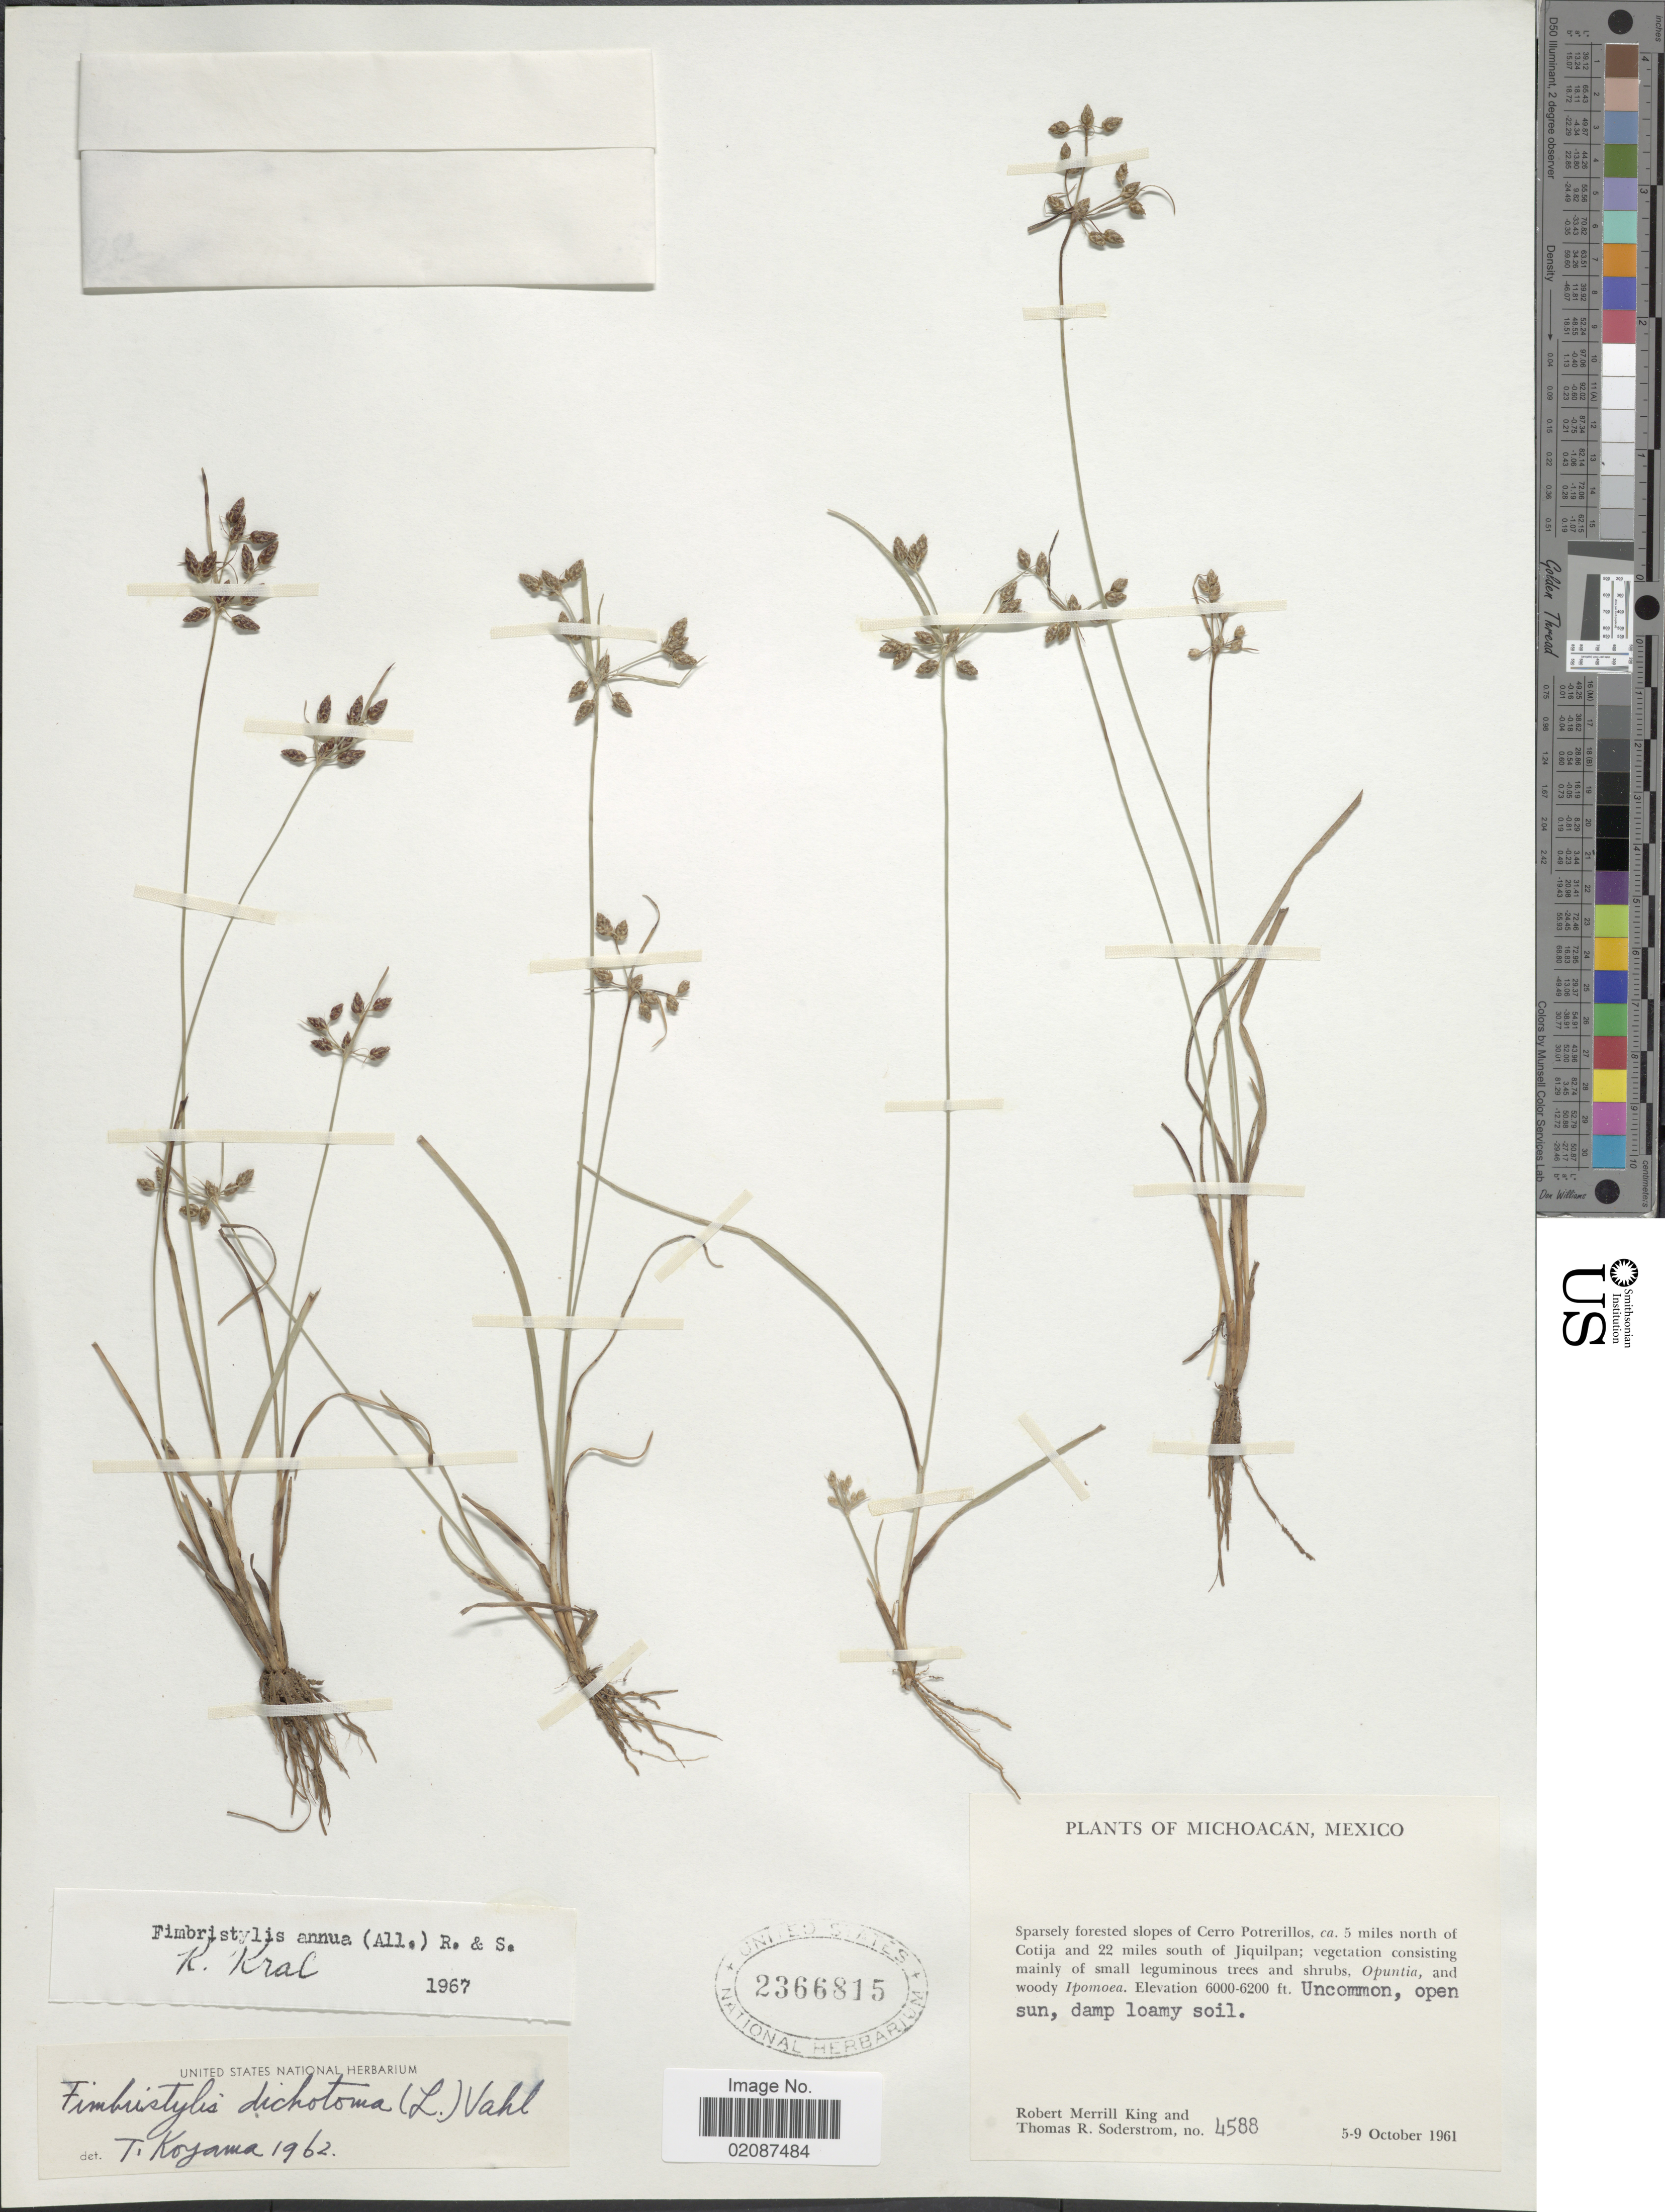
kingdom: Plantae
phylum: Tracheophyta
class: Liliopsida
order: Poales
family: Cyperaceae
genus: Fimbristylis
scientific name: Fimbristylis annua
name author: (All.) Roem. & Schult.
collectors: R. M. King & T. R. Soderstrom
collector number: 4588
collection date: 1961-10-05/1961-10-09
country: Mexico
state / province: Michoacán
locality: Sparsely forested slopes of Cerro Potrerillos, 5 miles north of Cotija and 22 miles south of Jiquilpan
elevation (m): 1829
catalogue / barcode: US 2366815